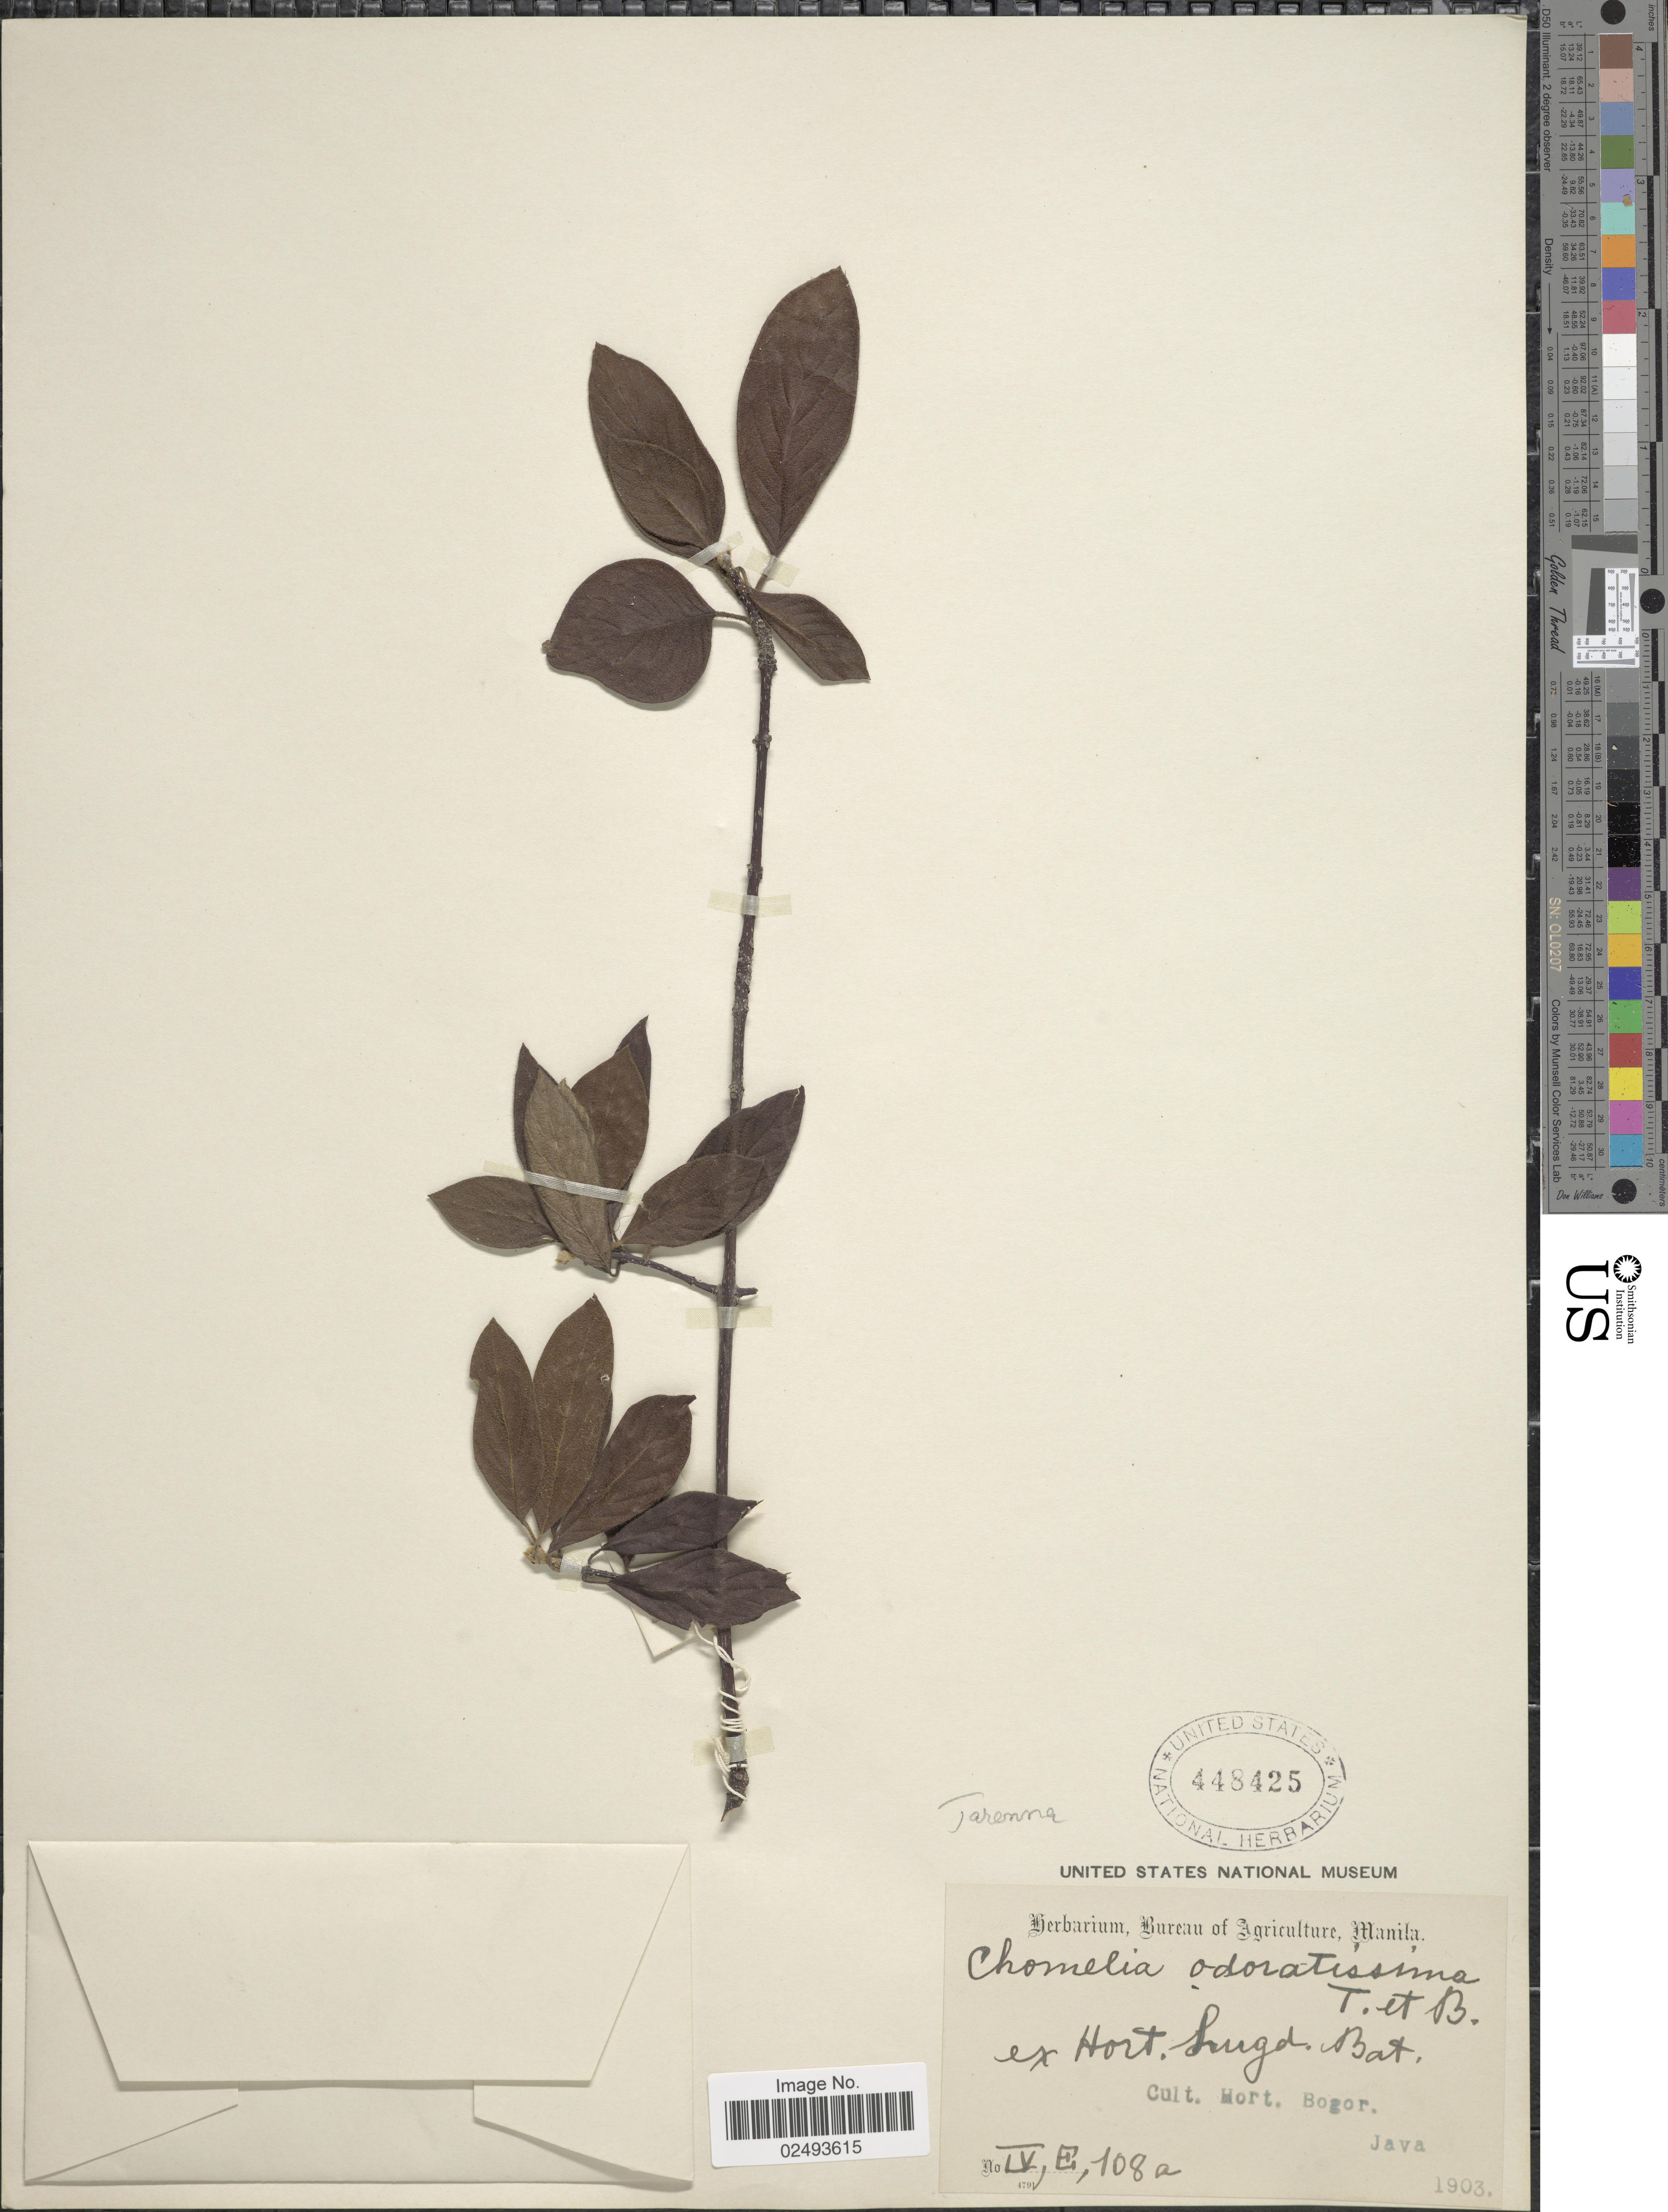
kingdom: Plantae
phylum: Tracheophyta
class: Magnoliopsida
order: Gentianales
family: Rubiaceae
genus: Tarenna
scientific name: Tarenna sp.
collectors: ex herb. Bureau of Science Manila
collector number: IV E 108a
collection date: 1903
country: Indonesia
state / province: Java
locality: Cult. Hort. Bogor, Java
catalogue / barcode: US 448425